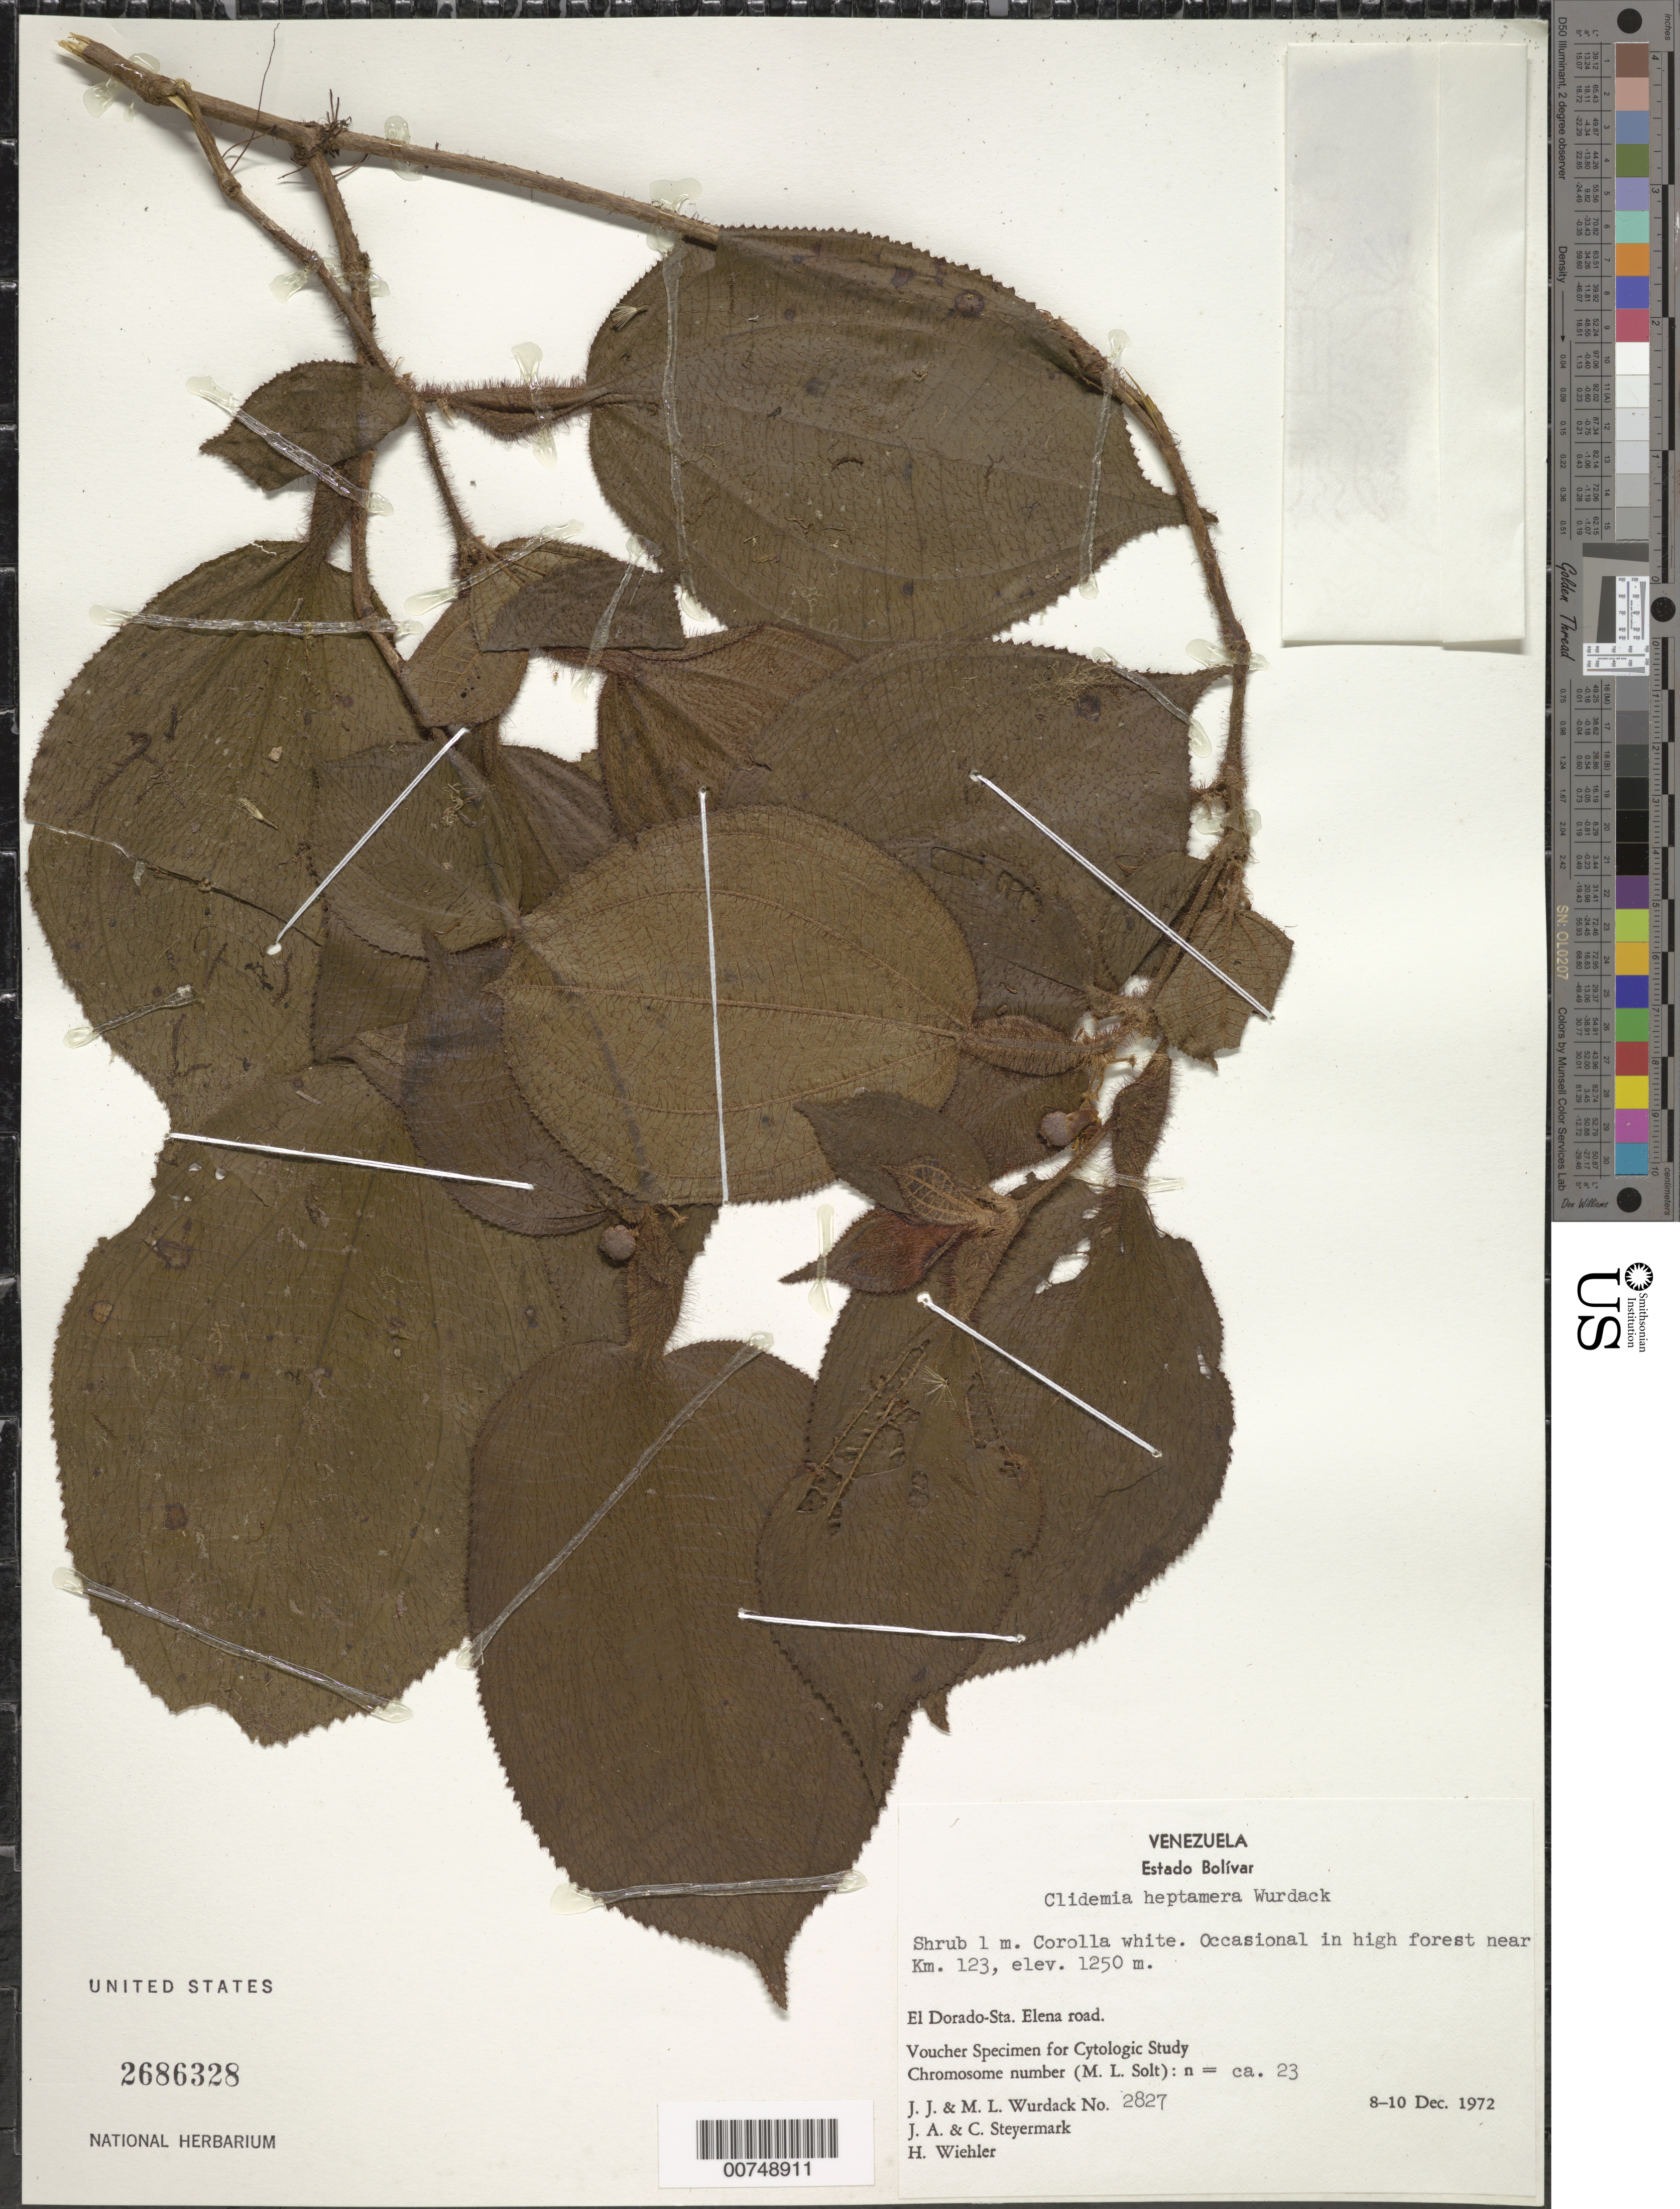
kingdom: Plantae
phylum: Tracheophyta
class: Magnoliopsida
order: Myrtales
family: Melastomataceae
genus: Clidemia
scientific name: Clidemia heptamera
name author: Wurdack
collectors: J. J. Wurdack, M. L. Wurdack, J. Steyermark & C. Steyermark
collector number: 2827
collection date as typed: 8-Dec-72 to 10-Dec-72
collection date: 1972-12-08/1972-12-10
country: Venezuela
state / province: Bolívar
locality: El Dorado to Sta. Elena road, km 123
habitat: High forest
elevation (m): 1250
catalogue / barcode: US 2686328